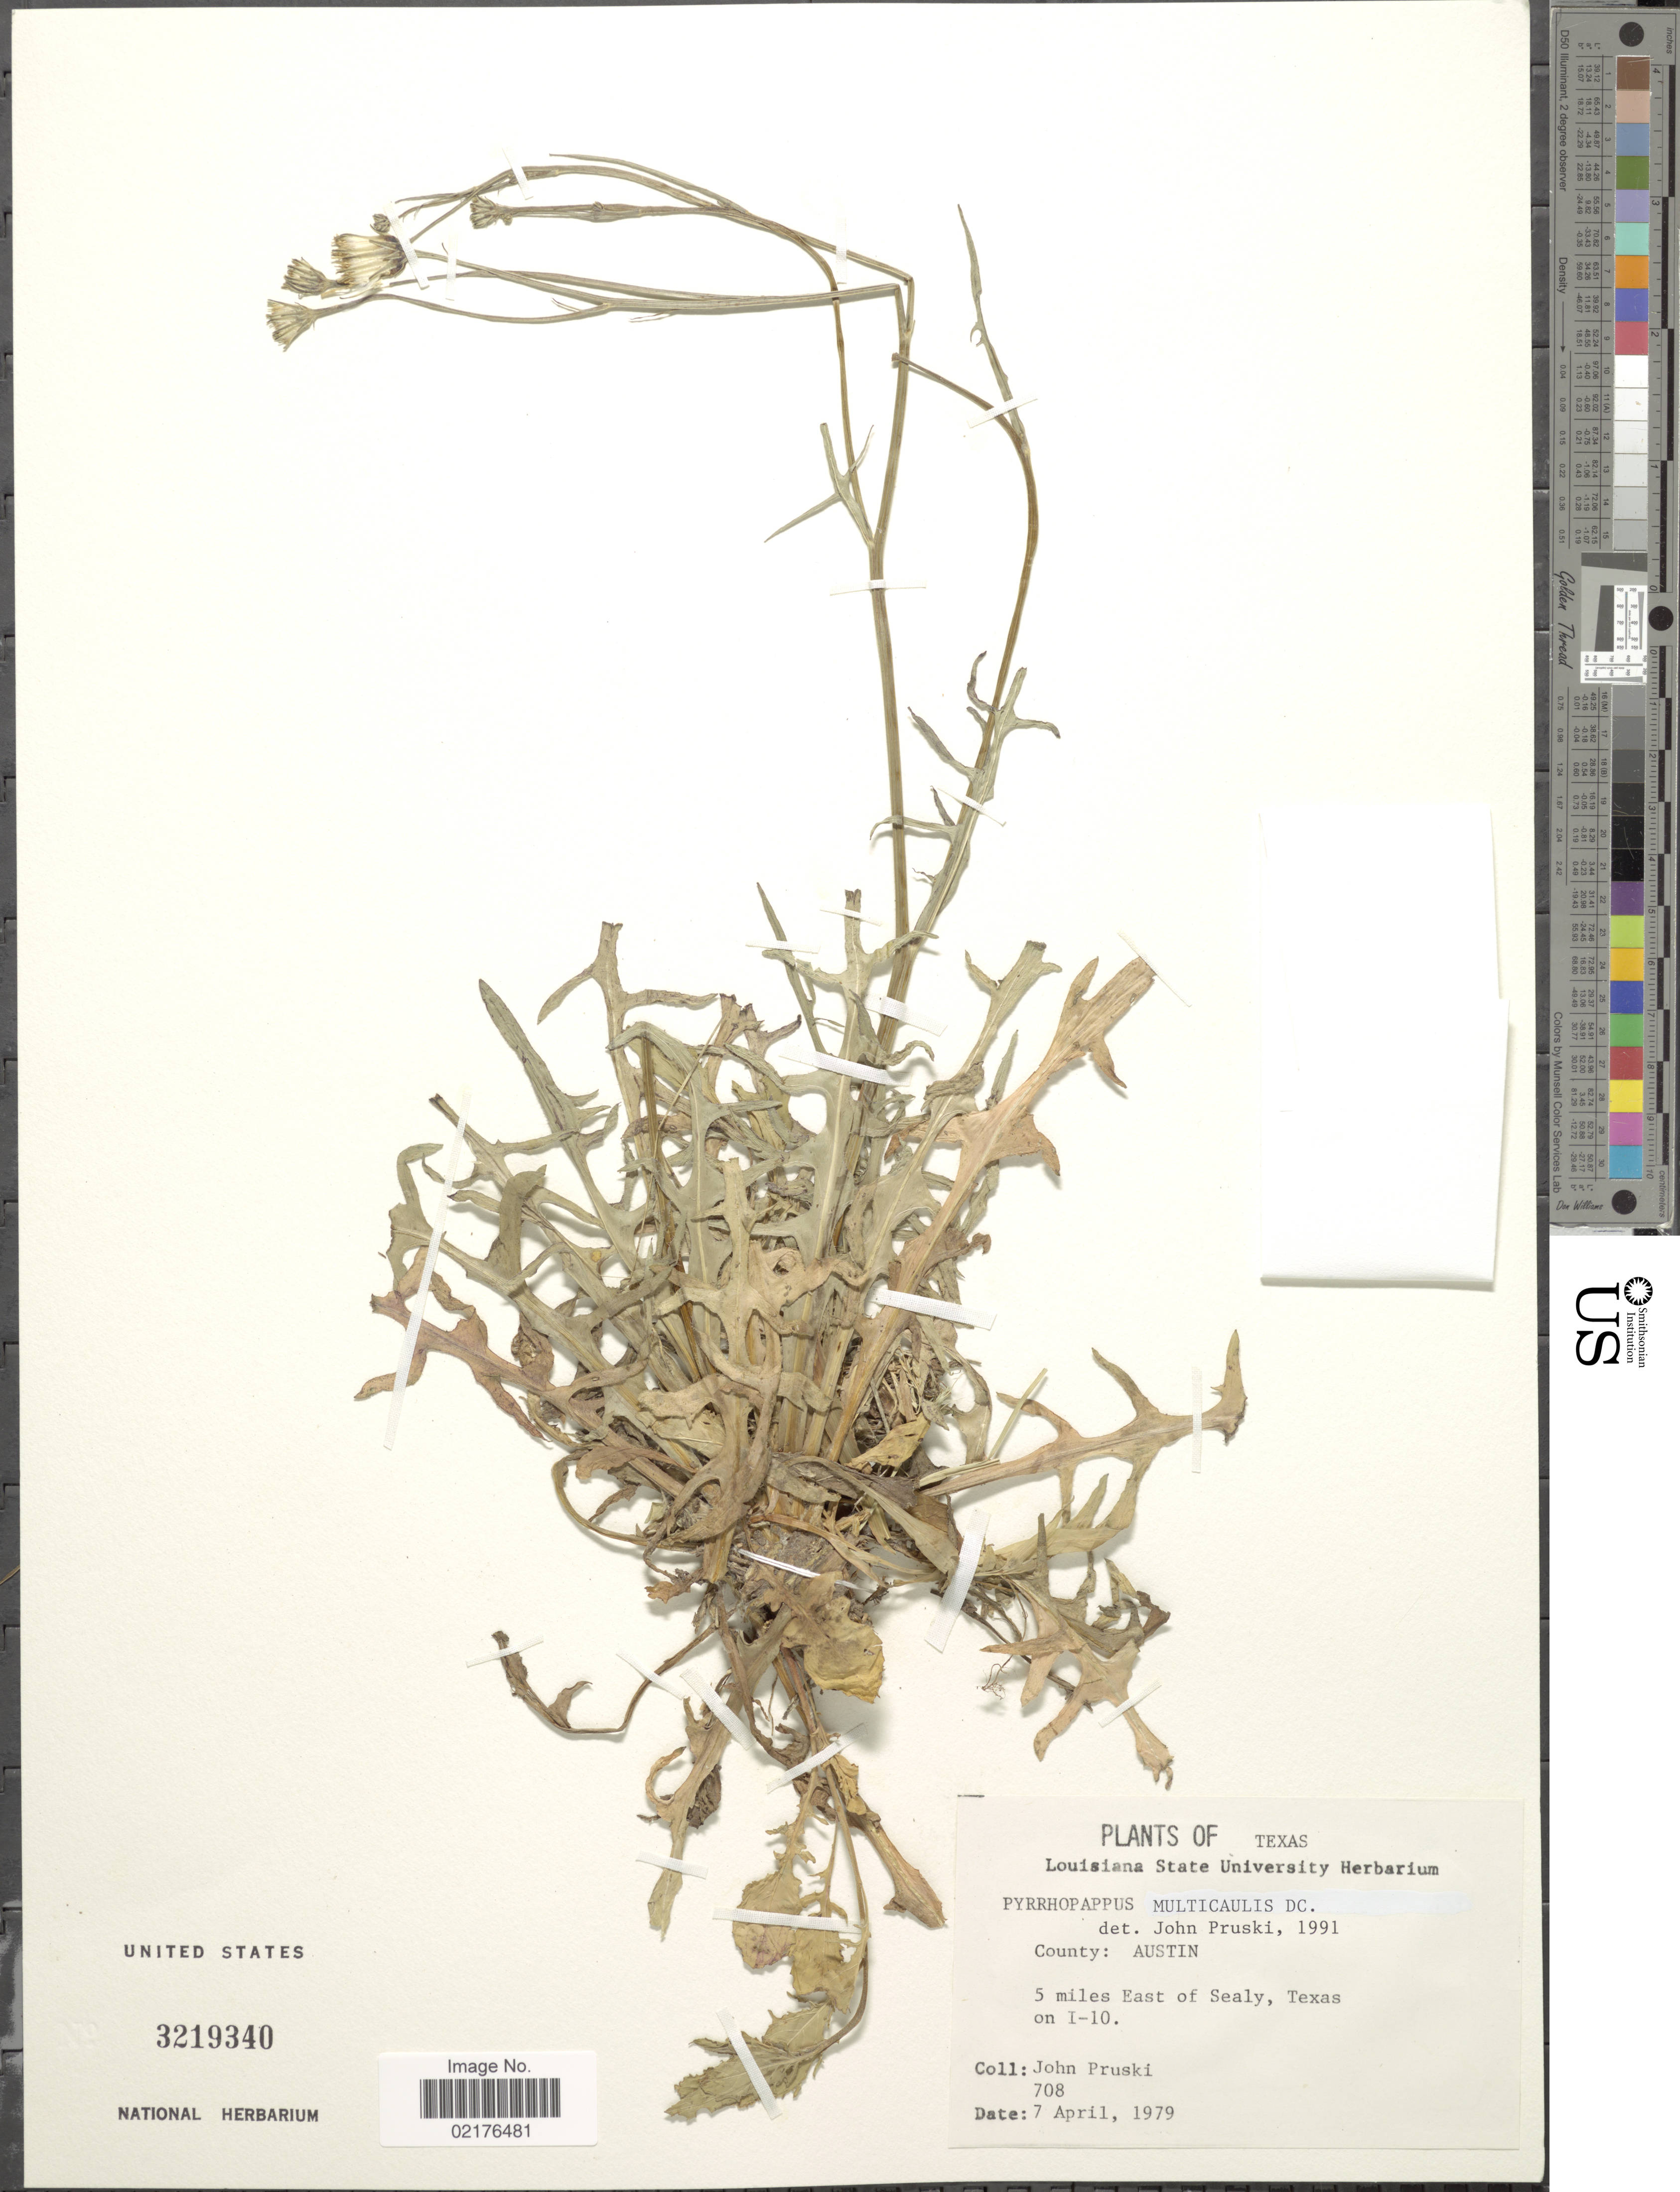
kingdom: Plantae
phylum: Tracheophyta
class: Magnoliopsida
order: Asterales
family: Asteraceae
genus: Pyrrhopappus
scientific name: Pyrrhopappus pauciflorus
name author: (D. Don) DC.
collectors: J. F. Pruski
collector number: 708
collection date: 1979-04-07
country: United States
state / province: Texas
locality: County: Austin, 5 miles East of Sealy, Texas on I-10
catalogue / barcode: US 3219340